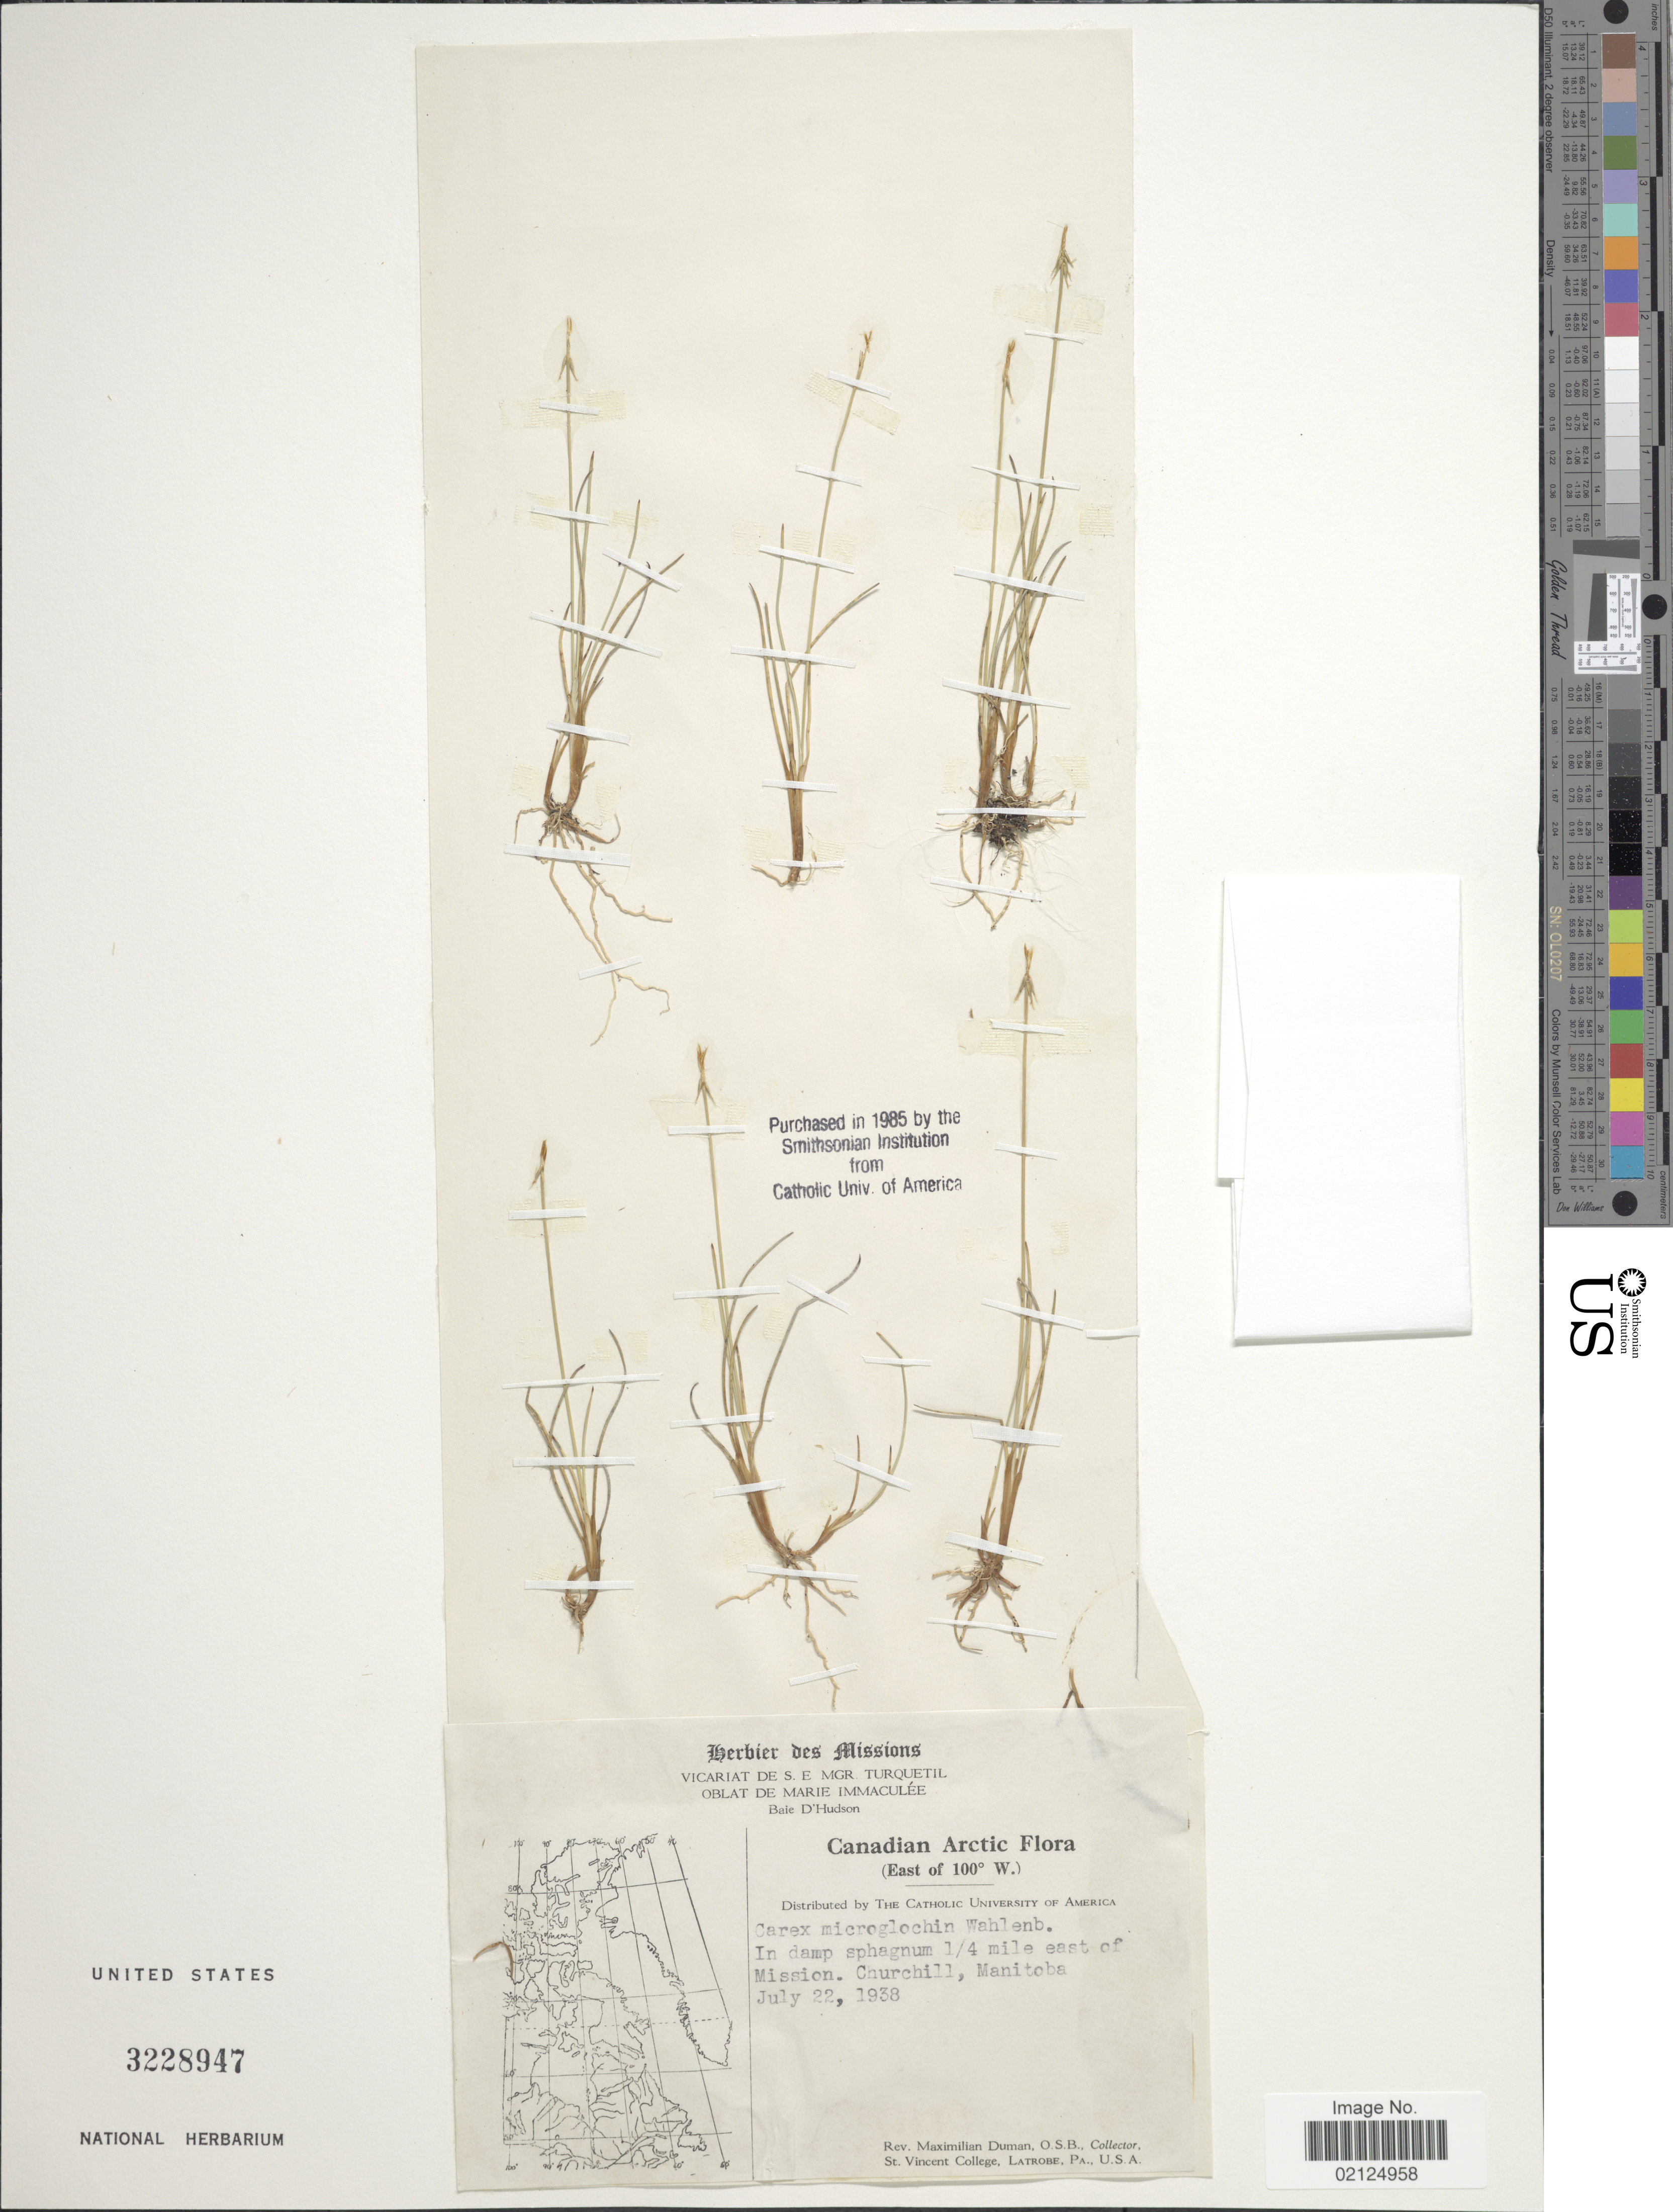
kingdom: Plantae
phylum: Tracheophyta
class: Liliopsida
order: Poales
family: Cyperaceae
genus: Carex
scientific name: Carex microglochin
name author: Wahlenb.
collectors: M. Duman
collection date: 1938-07-22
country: Canada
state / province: Manitoba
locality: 1/4 mile east of Mission, Churchill, Canadian Arctic (East of 100° W.)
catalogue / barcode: US 3228947